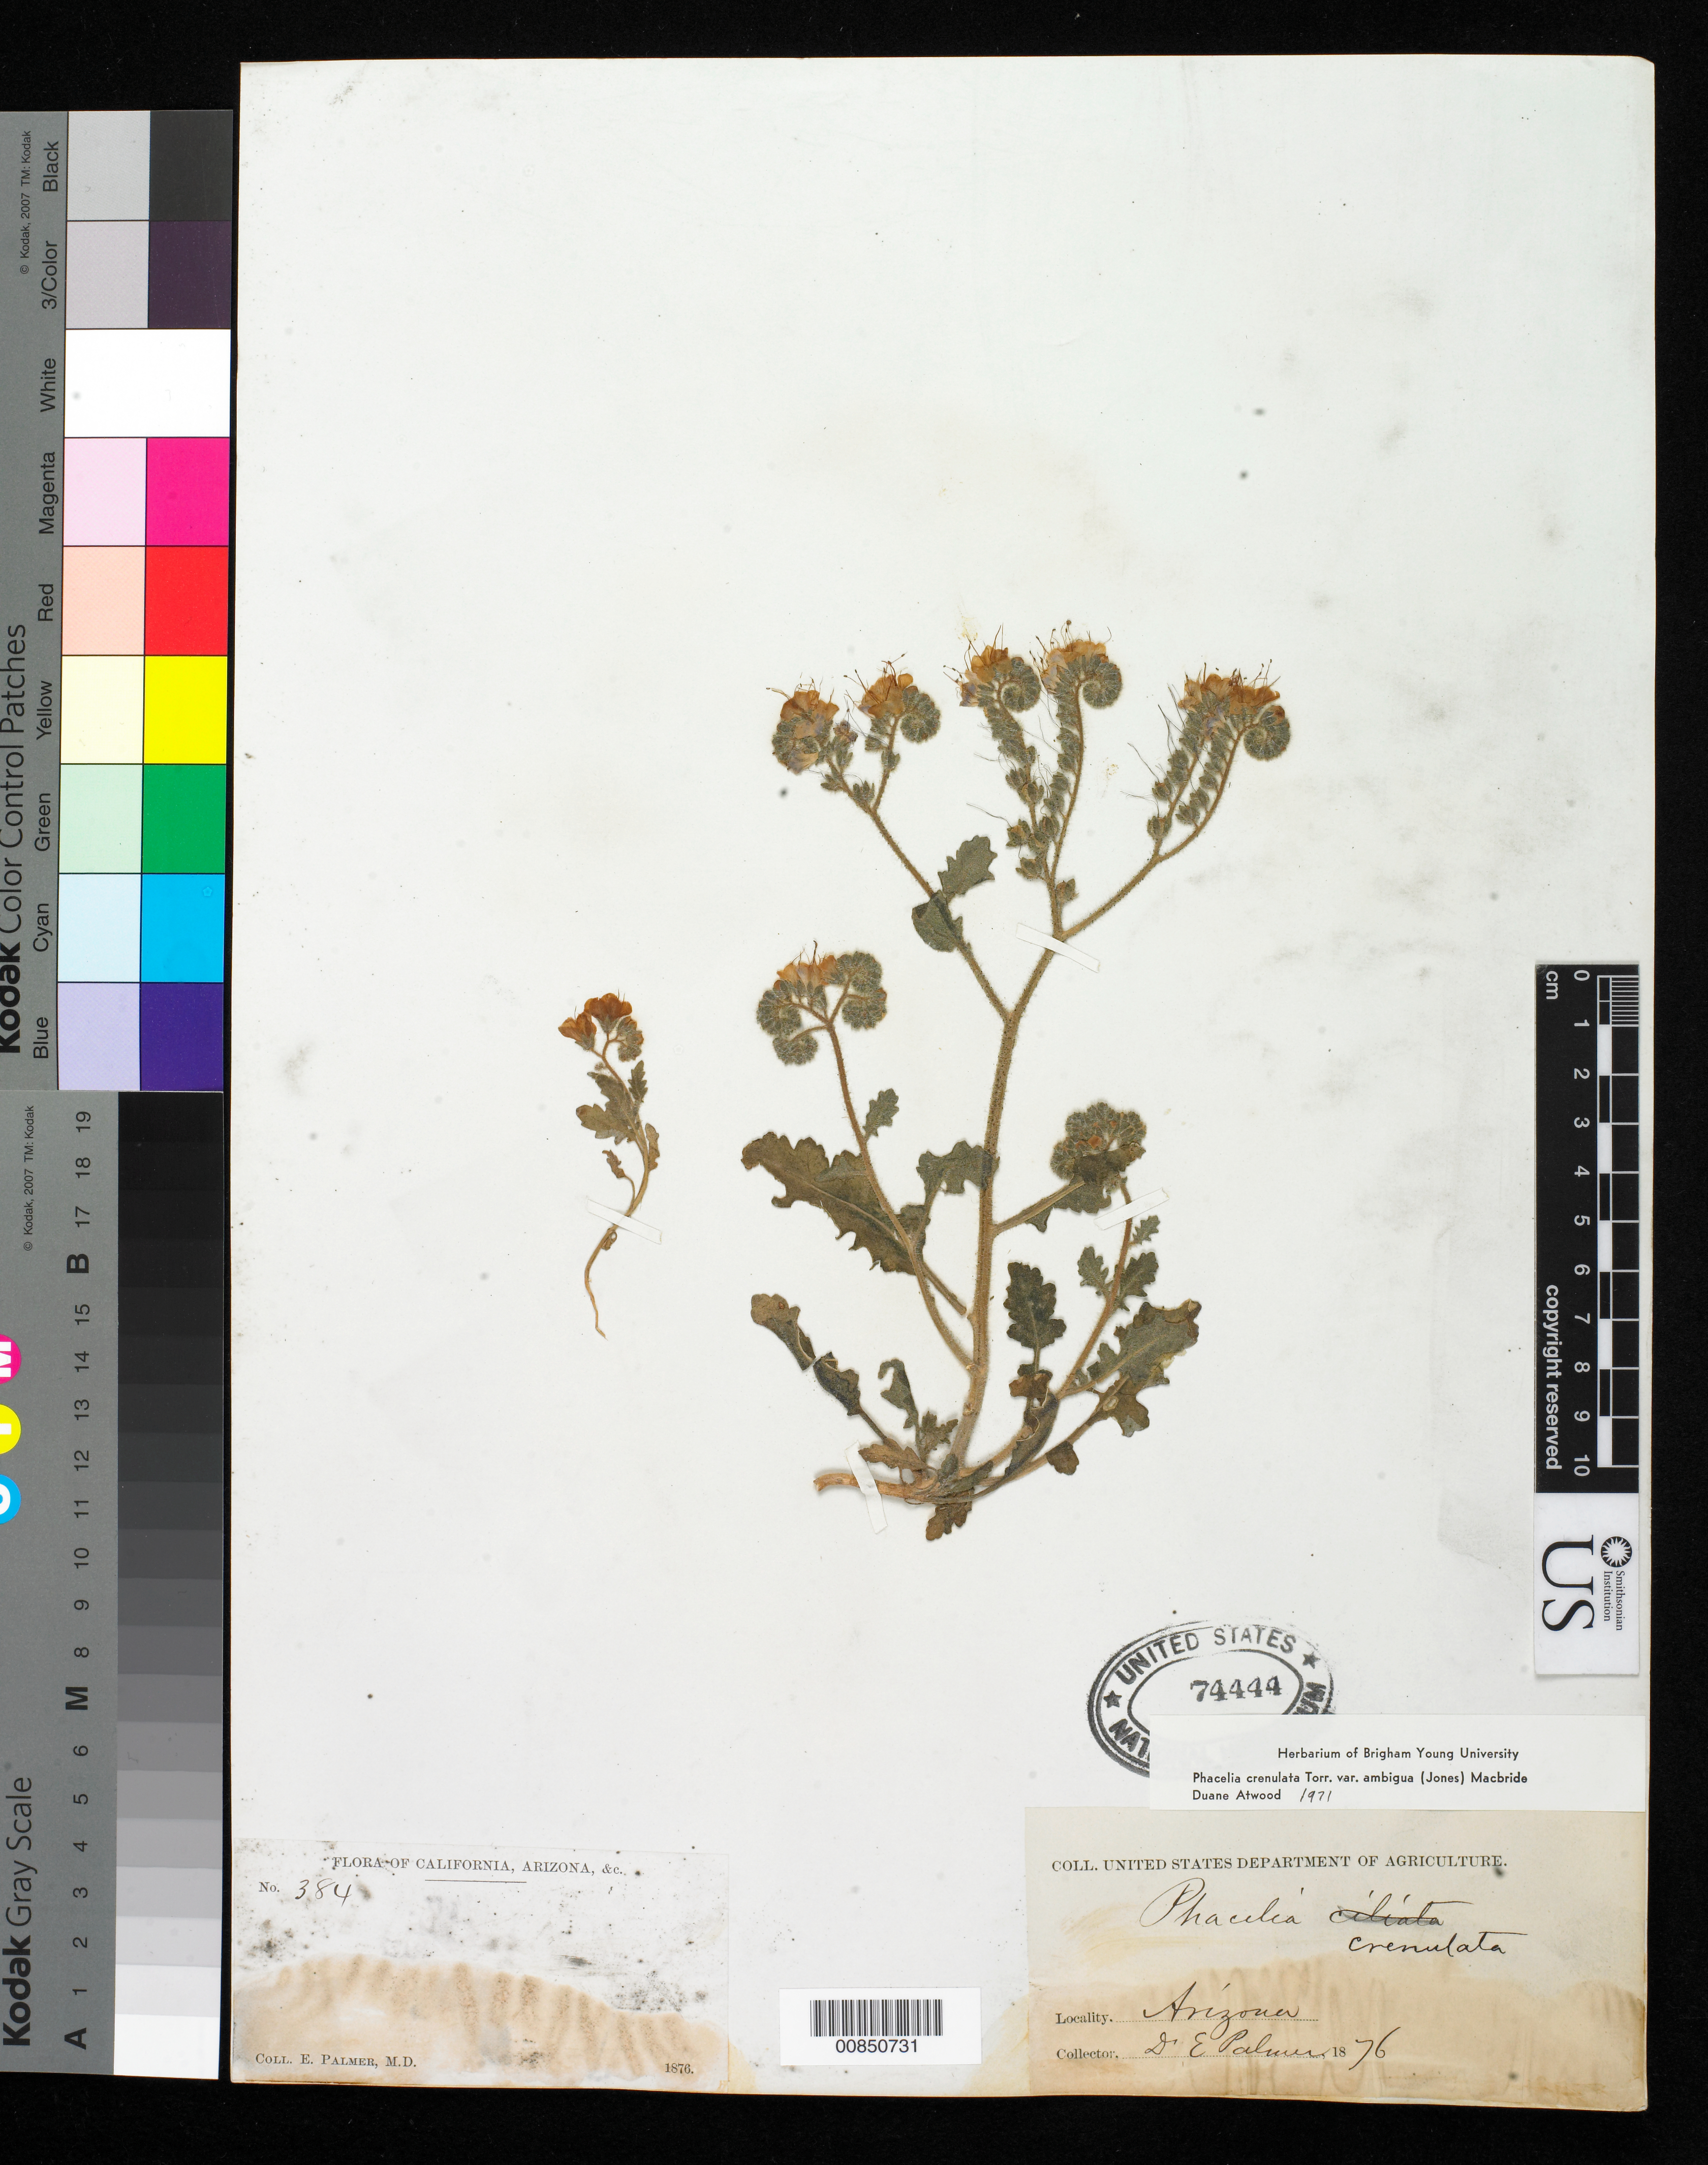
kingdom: Plantae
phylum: Tracheophyta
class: Magnoliopsida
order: Boraginales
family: Hydrophyllaceae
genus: Phacelia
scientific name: Phacelia crenulata var. ambigua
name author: (M.E. Jones) J.F. Macbr.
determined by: Atwood, D.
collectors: E. Palmer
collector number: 384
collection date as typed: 1876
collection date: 1876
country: United States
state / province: Arizona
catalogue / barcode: US 74444